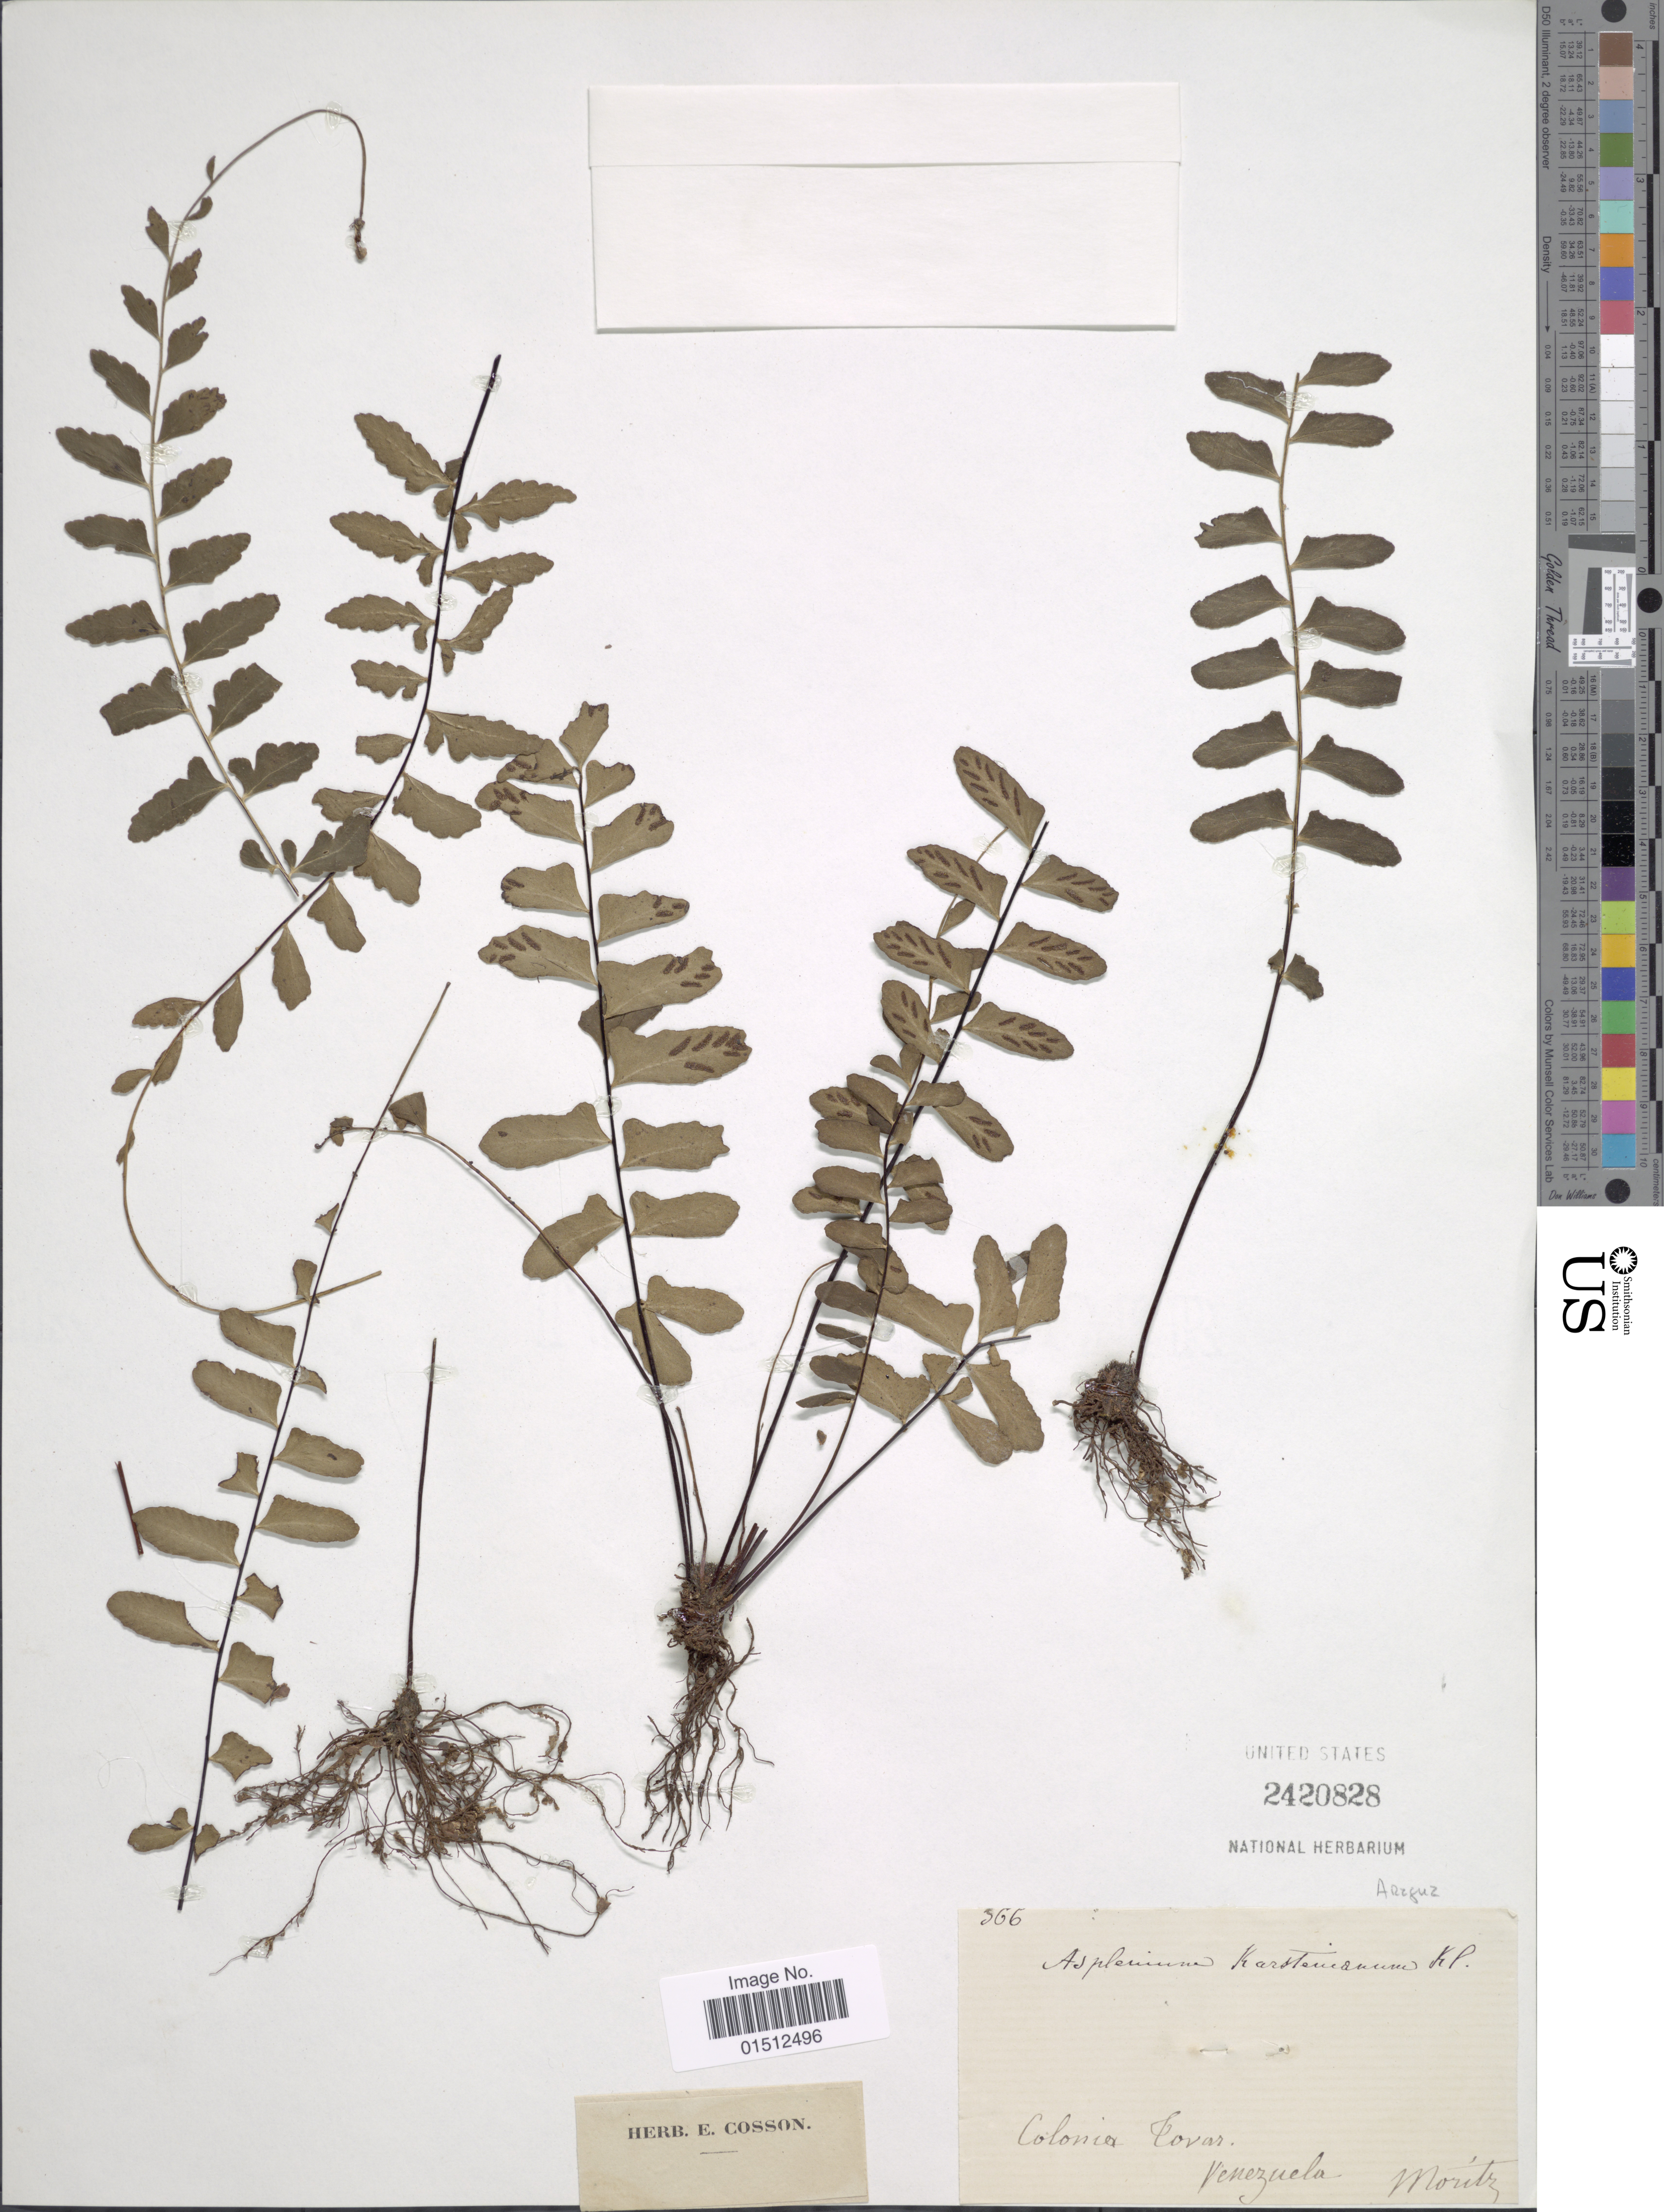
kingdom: Plantae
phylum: Tracheophyta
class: Polypodiopsida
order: Polypodiales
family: Aspleniaceae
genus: Asplenium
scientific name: Asplenium radicans var. cirrhatum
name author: (Rich. ex Willd.) Rosenst.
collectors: Moritz, --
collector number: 366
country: Venezuela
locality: Colonia Tovar. Venezuela.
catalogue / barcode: US 2420828